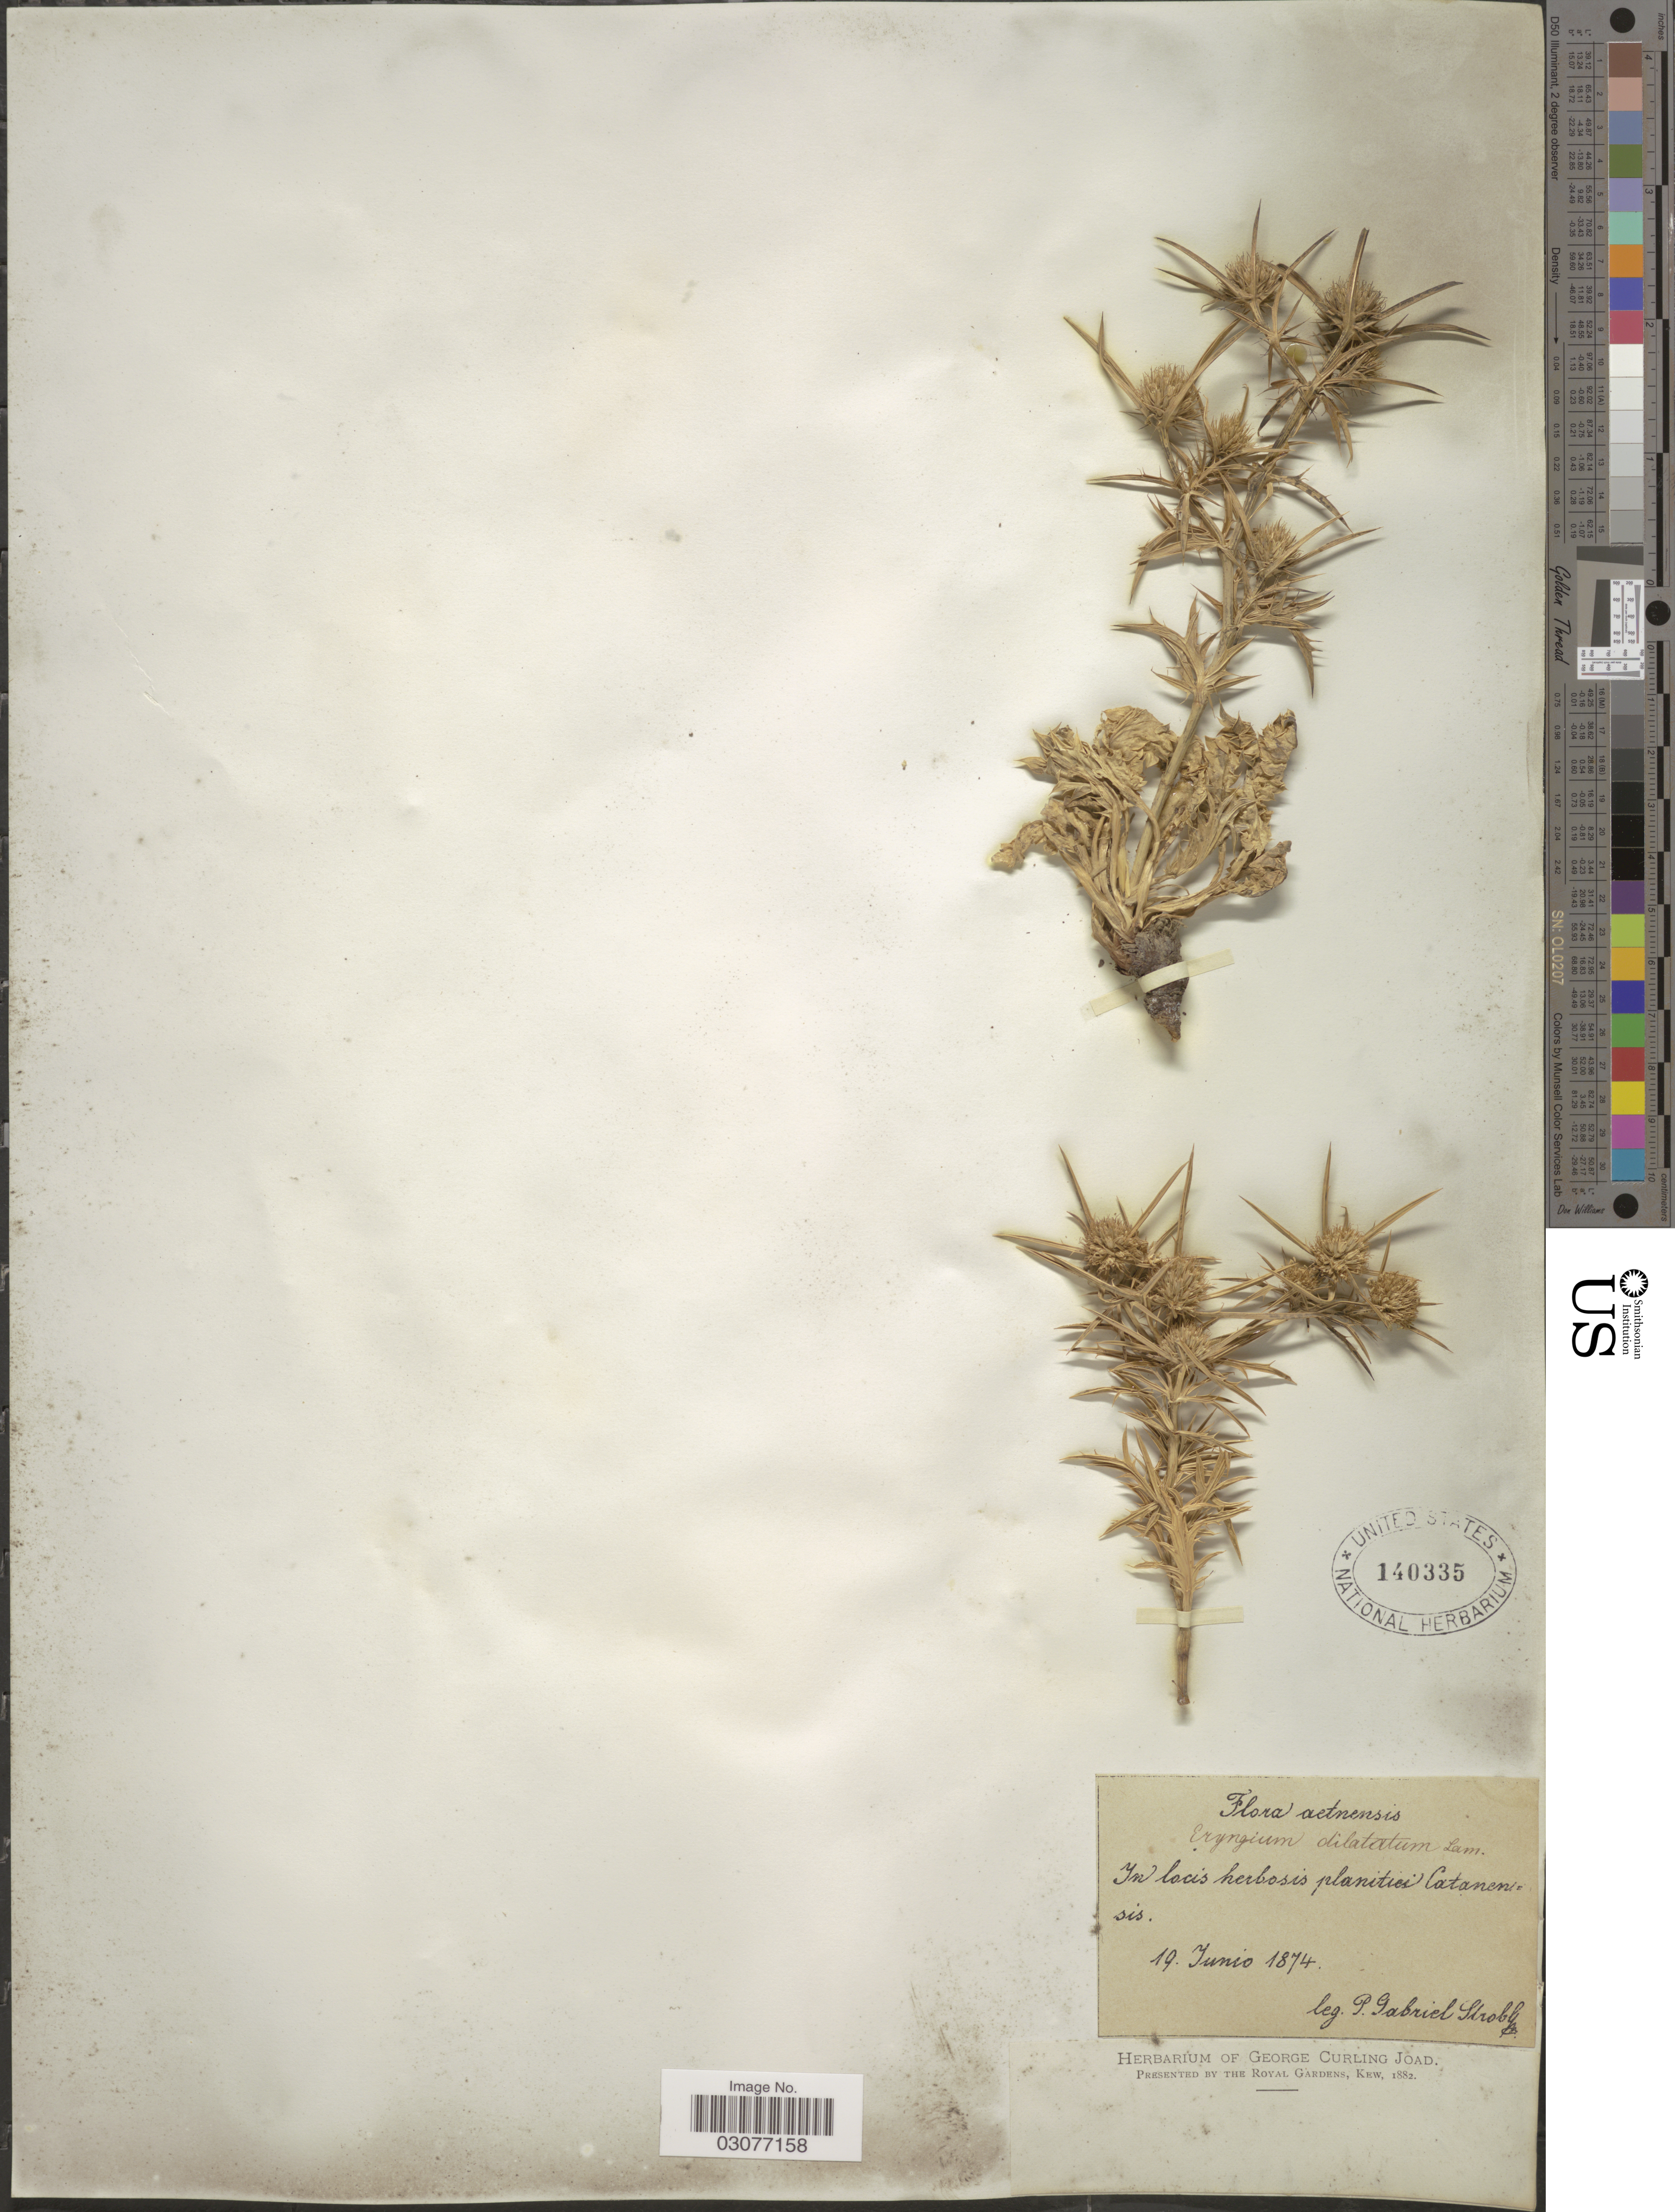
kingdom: Plantae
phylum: Tracheophyta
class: Magnoliopsida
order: Apiales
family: Apiaceae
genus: Eryngium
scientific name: Eryngium dilatatum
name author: Lam.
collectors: P. G. Strobl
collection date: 1874-06-19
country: Italy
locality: Aetnensis. In locis herbosis planitici Catanensis.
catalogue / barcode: US 140335